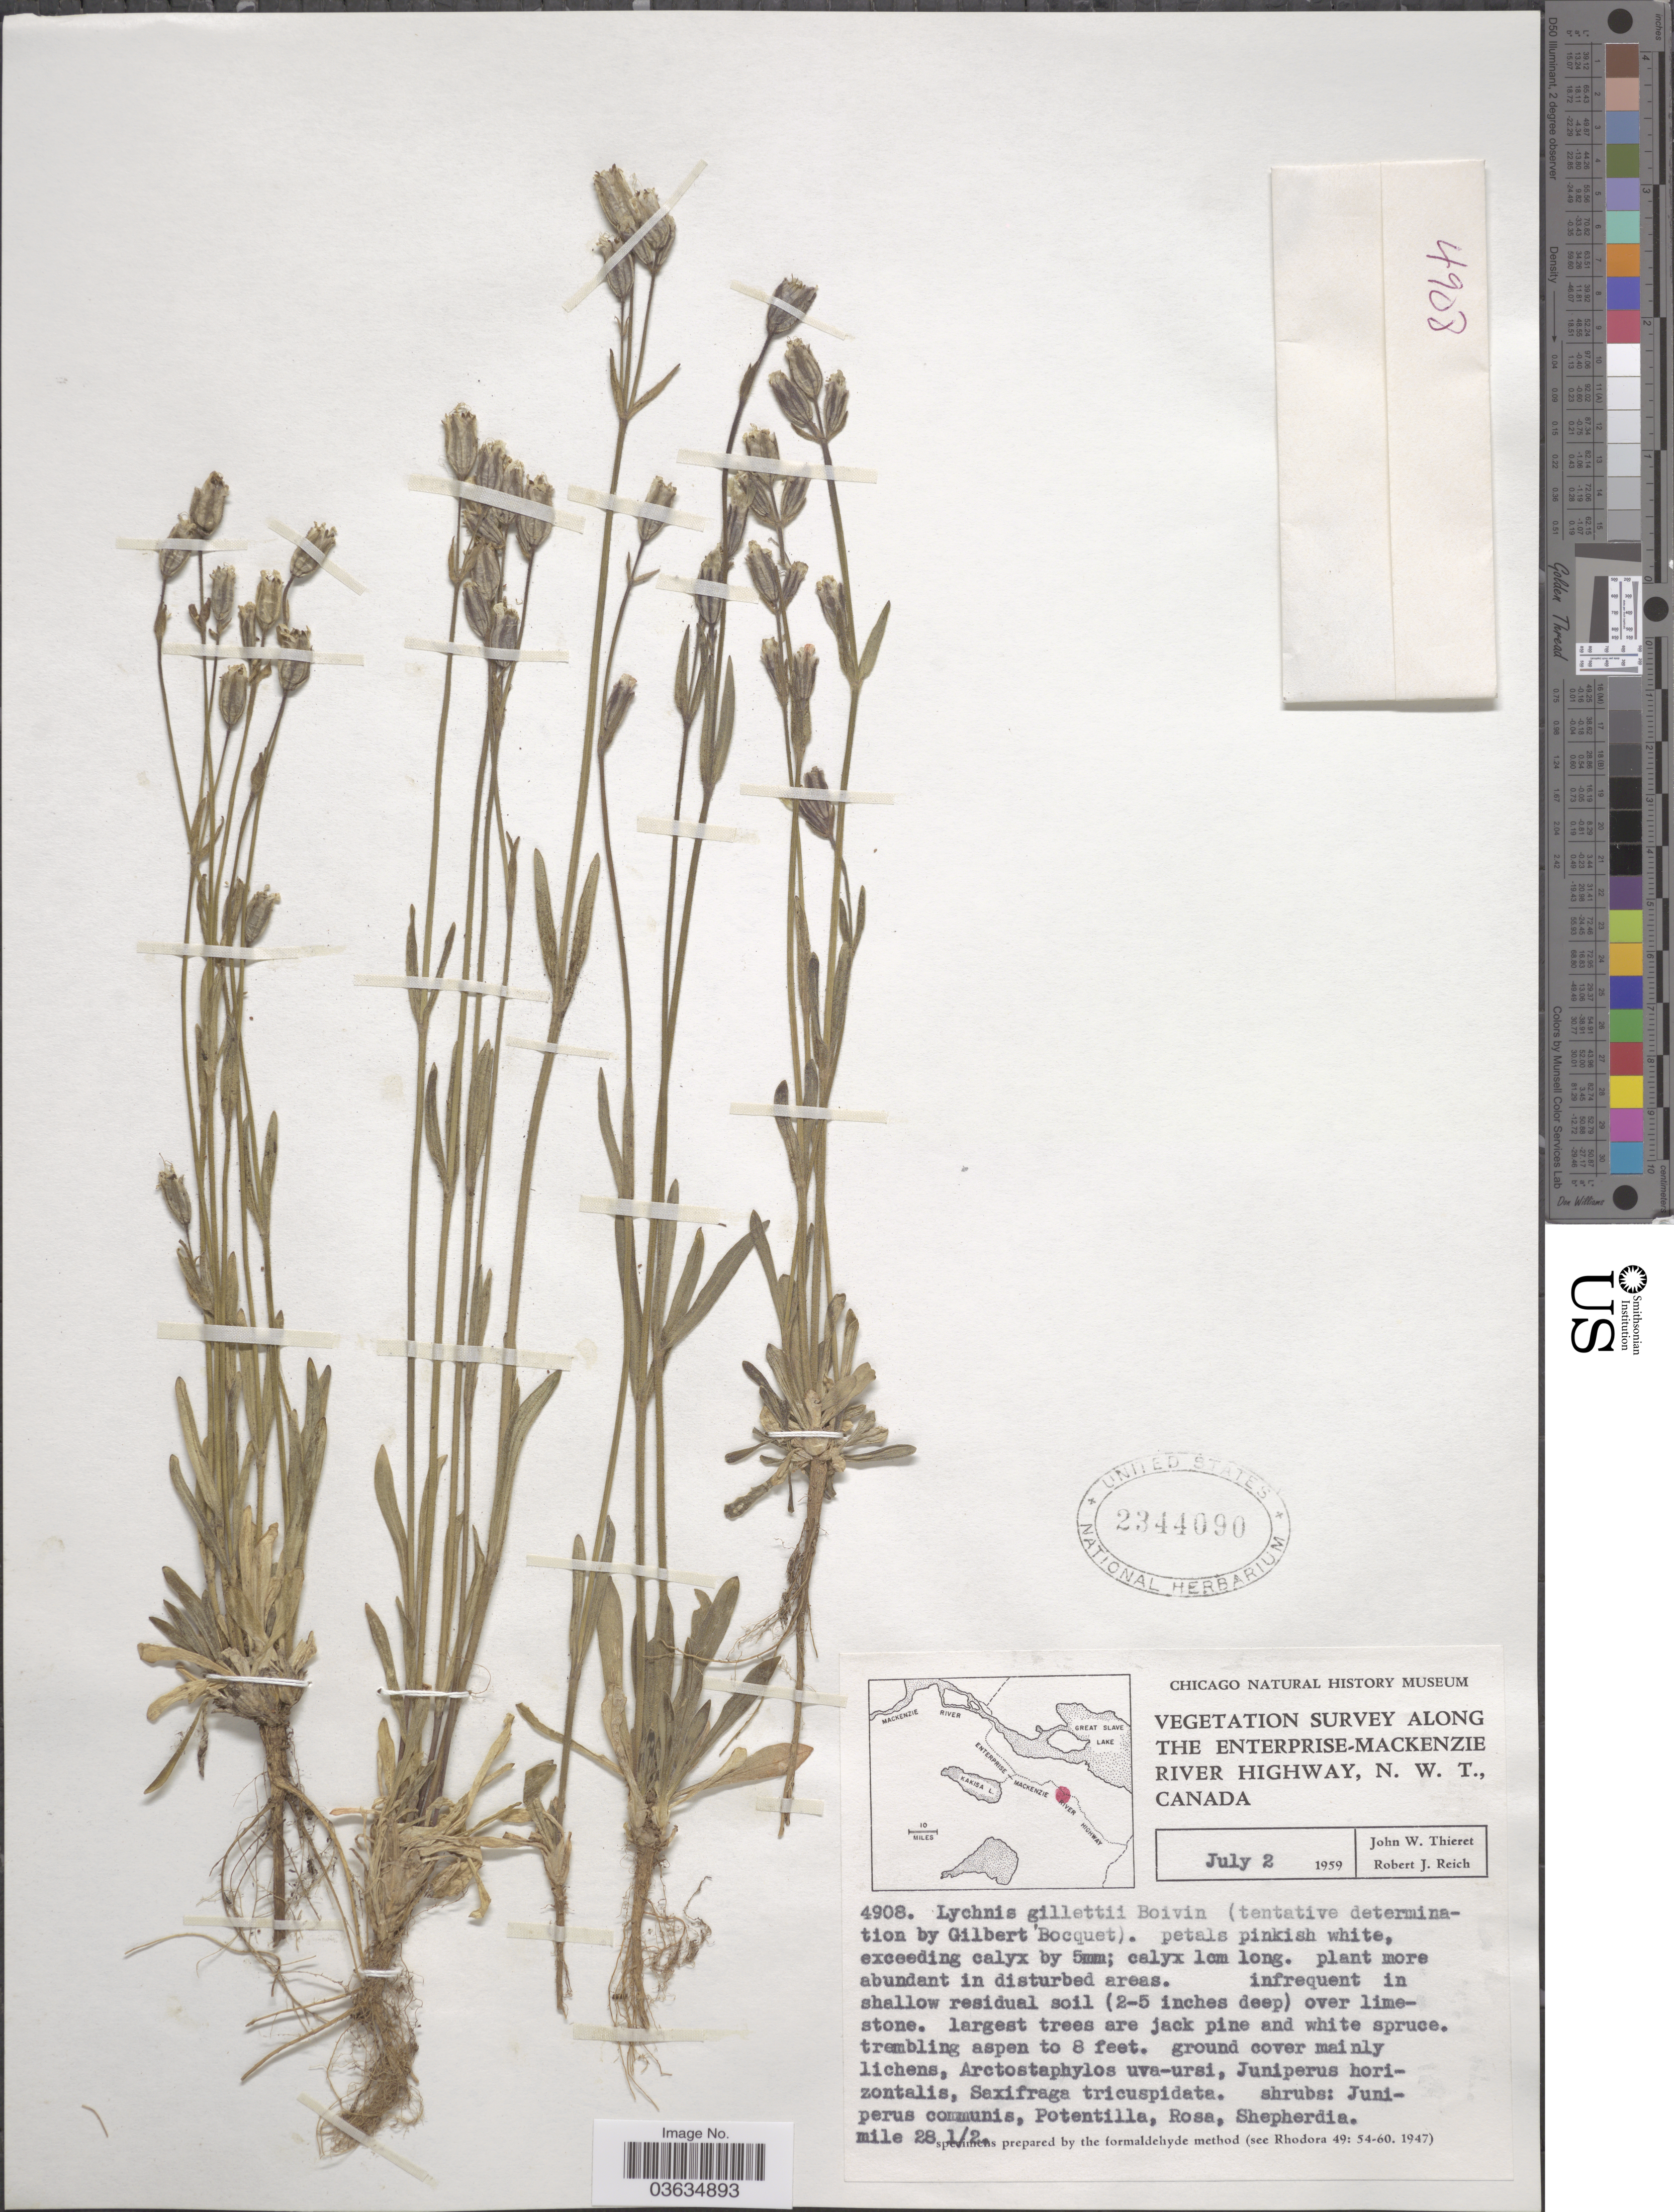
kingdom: Plantae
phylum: Tracheophyta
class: Magnoliopsida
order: Caryophyllales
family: Caryophyllaceae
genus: Silene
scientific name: Silene involucrata subsp. involucrata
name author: (Cham. & Schltdl.) Bocquet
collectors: J. W. Thieret & R. Reich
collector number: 4908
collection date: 1959-07-02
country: Canada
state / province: Northwest Territories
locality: The Enterprise-Mackenzie River Highway. Mile 28 ½.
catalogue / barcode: US 2344090